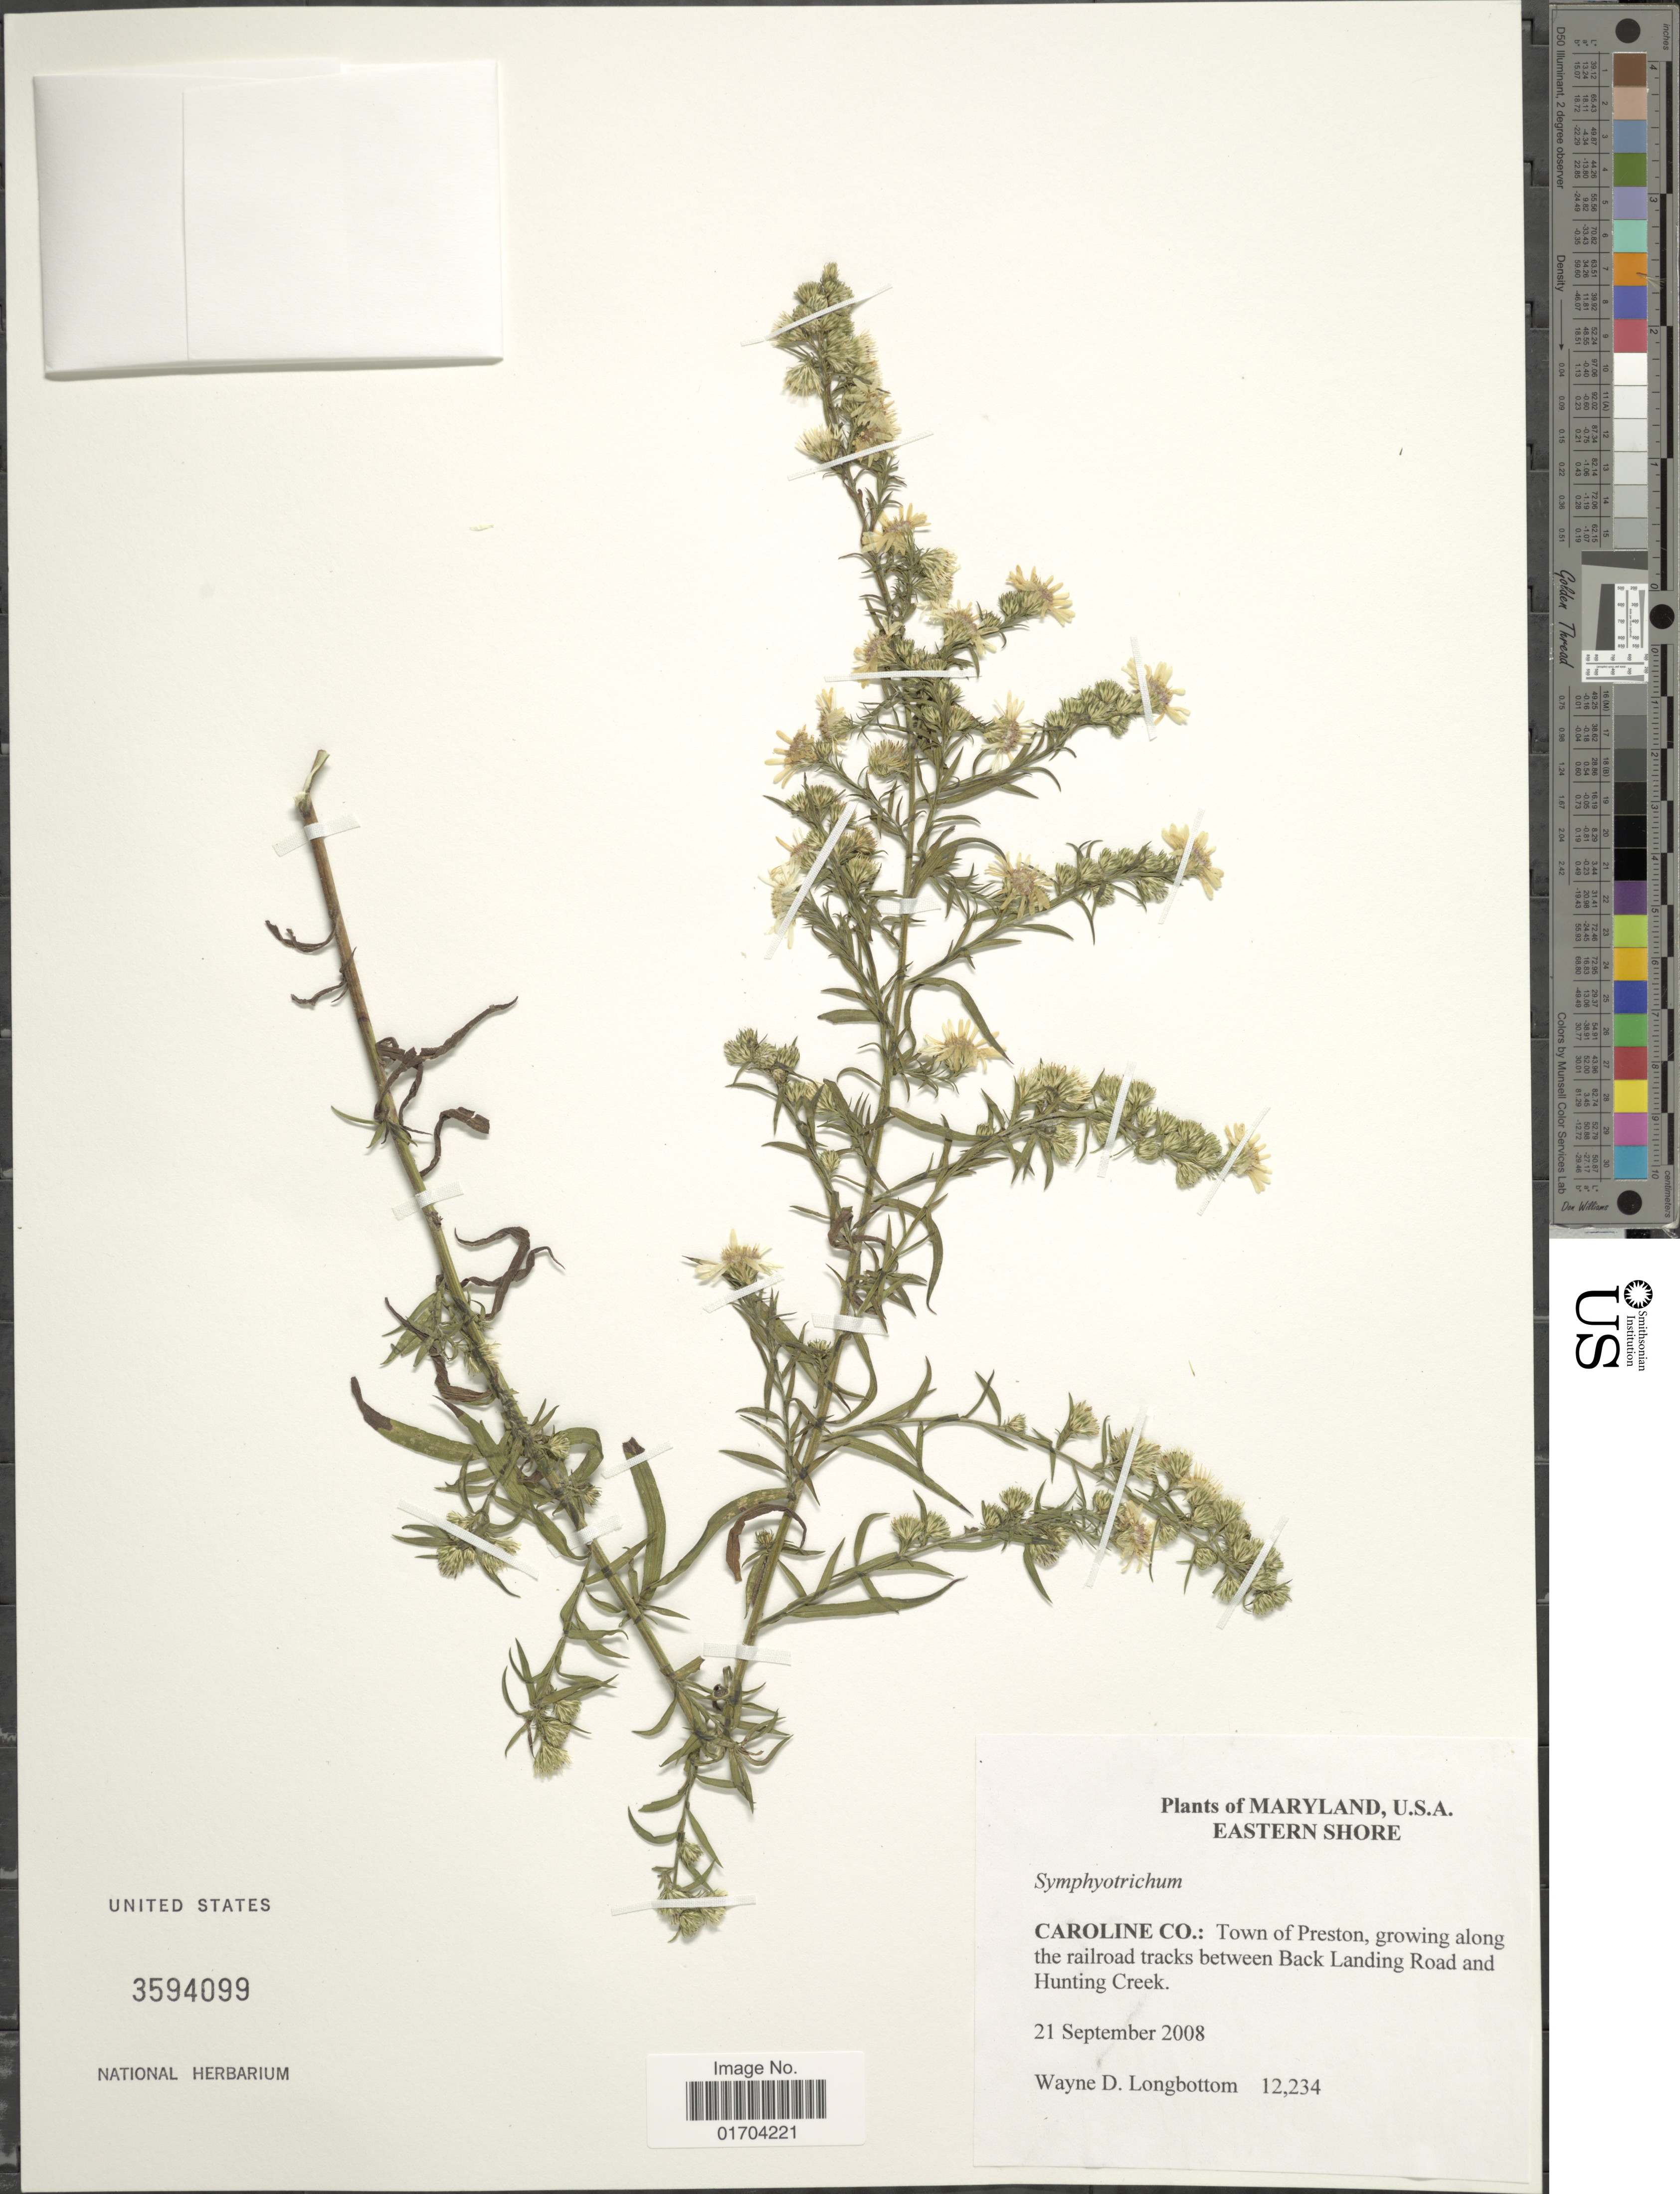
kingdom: Plantae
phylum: Tracheophyta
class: Magnoliopsida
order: Asterales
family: Asteraceae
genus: Symphyotrichum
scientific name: Symphyotrichum sp.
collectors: W. D. Longbottom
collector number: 12234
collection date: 2008-09-21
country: United States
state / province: Maryland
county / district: Caroline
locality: Eastern shore, Caroline Co.: Town of Preston, between Back Landing Road and Hunting Creek.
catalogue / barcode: US 3594099